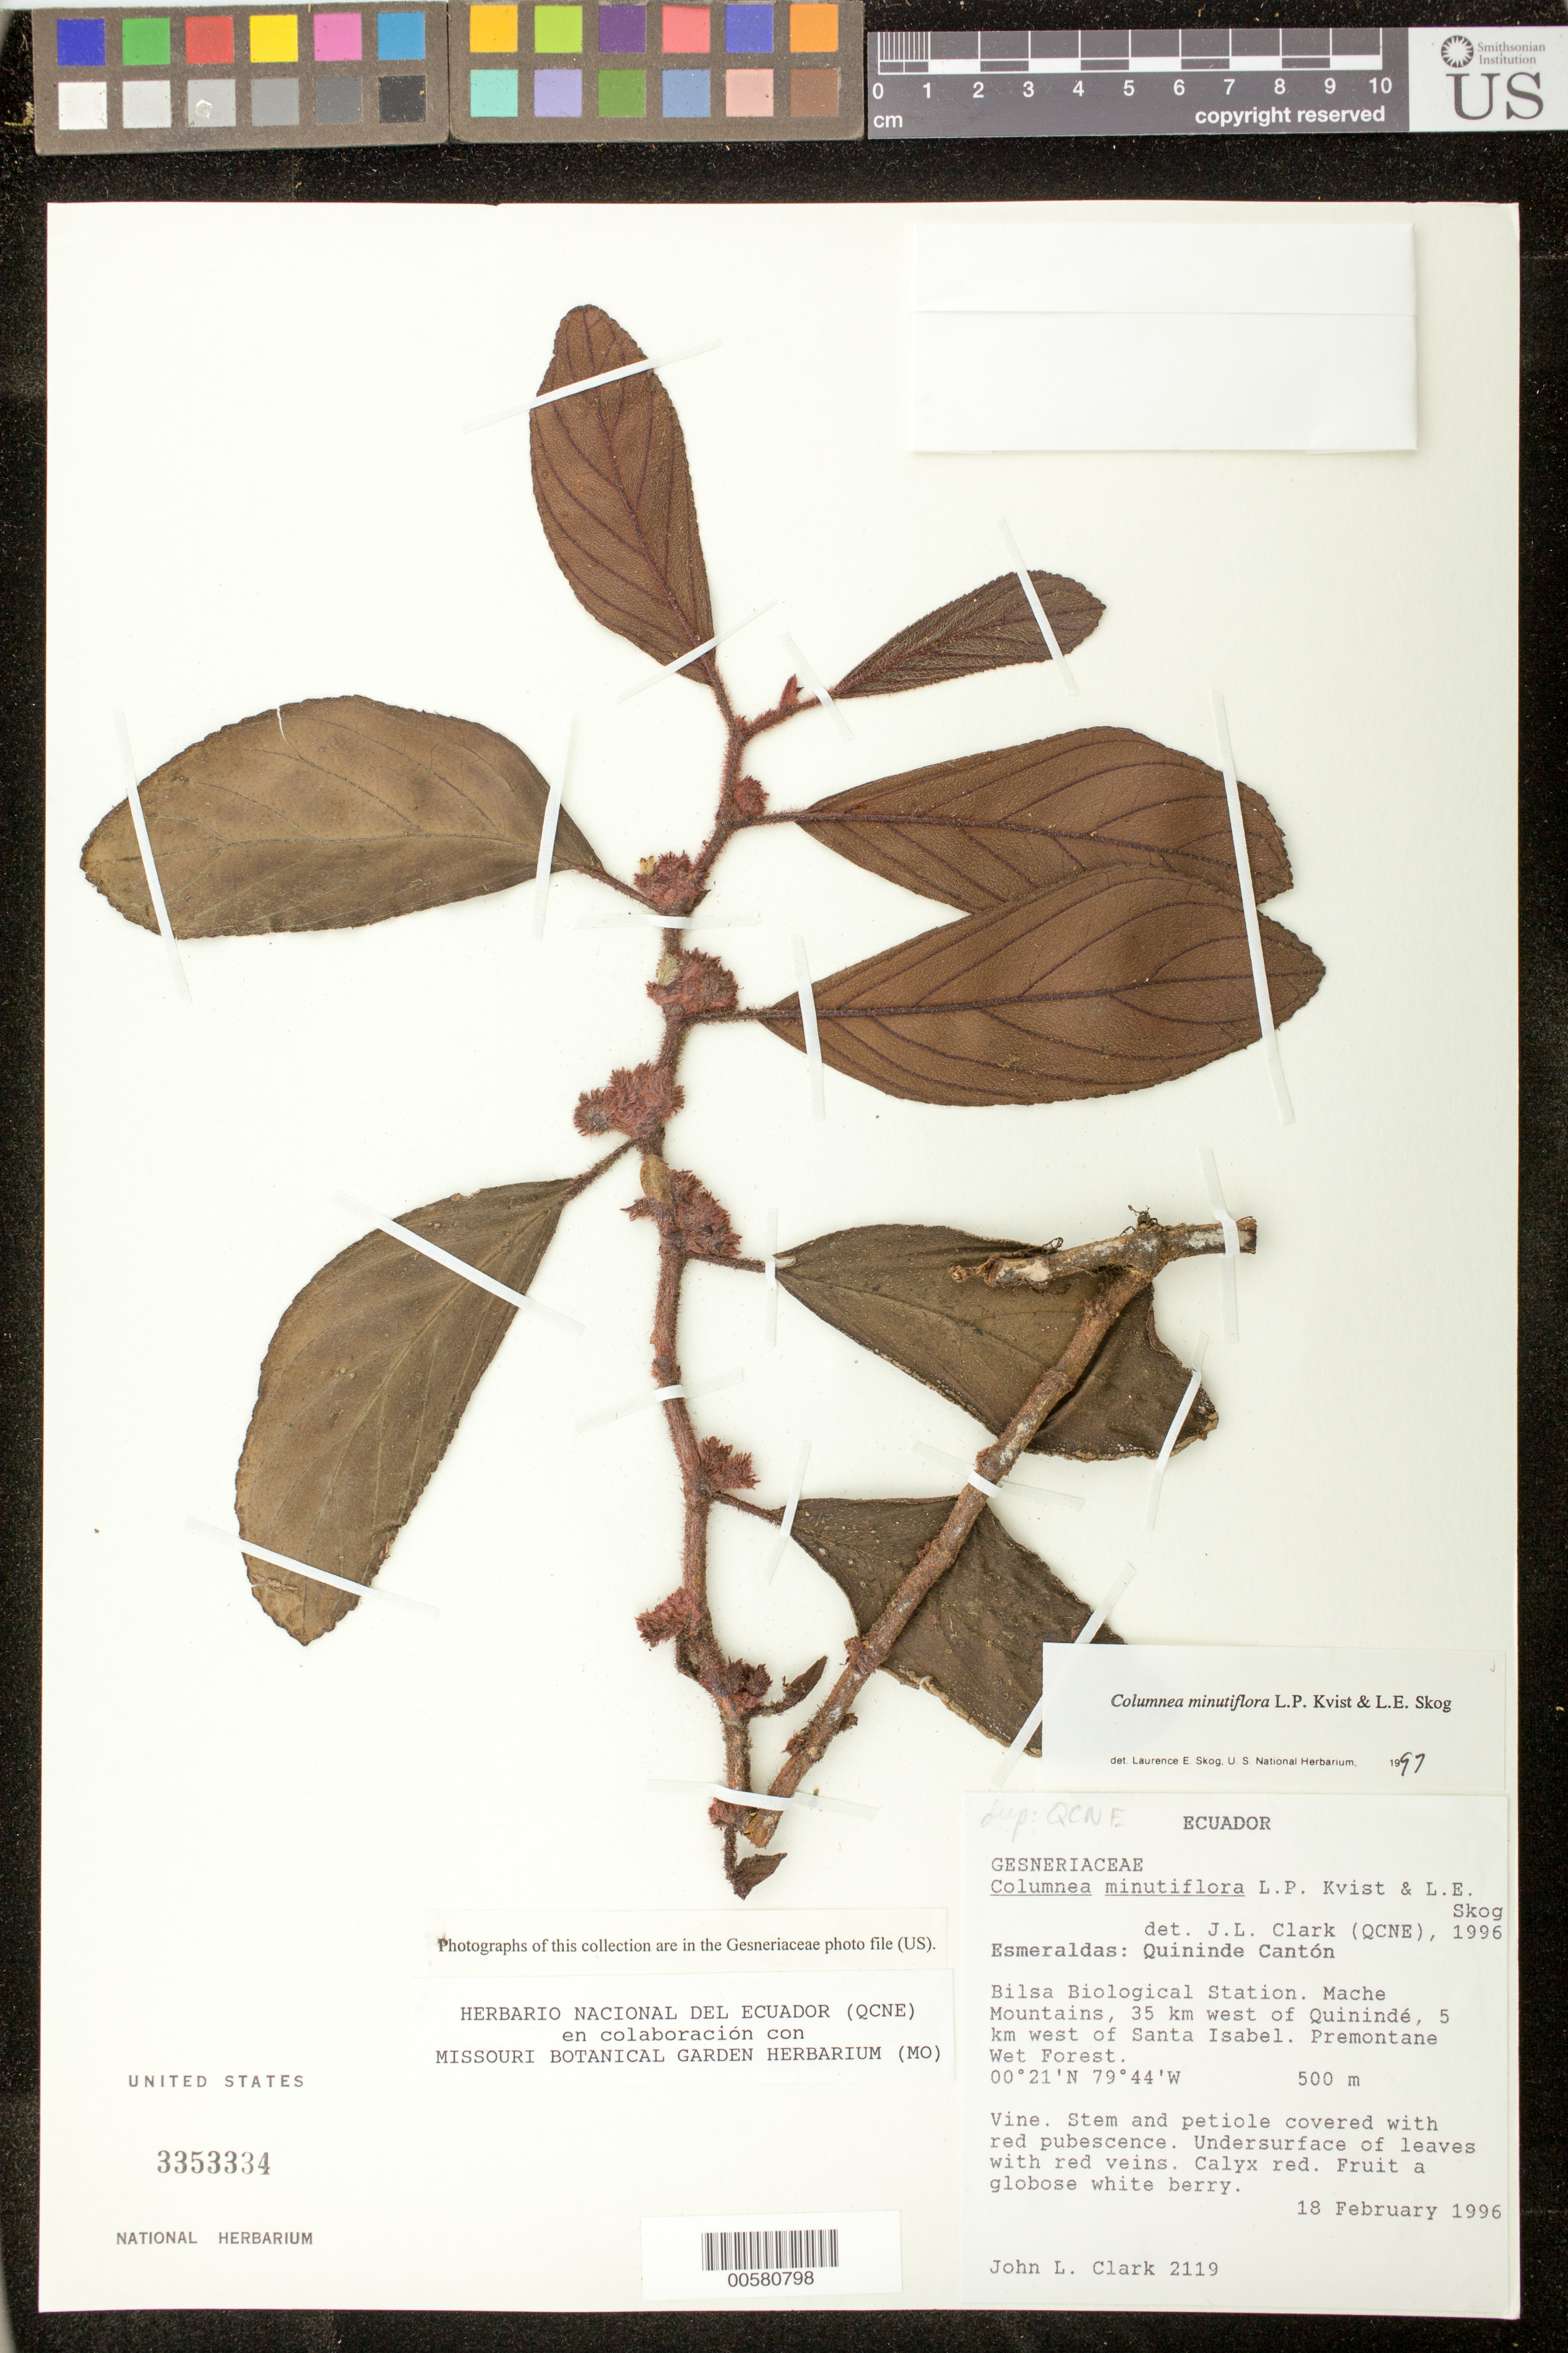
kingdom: Plantae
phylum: Tracheophyta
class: Magnoliopsida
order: Lamiales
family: Gesneriaceae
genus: Columnea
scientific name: Columnea minutiflora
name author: L.P. Kvist & L.E. Skog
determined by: Skog, Laurence E.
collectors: J. L. Clark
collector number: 2119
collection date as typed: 18 Feb 1996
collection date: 1996-02-18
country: Ecuador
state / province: Esmeraldas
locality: Quininde Cantón. Bilsa Biological Station, Mache Mountains, 35 km W of Quinindé, 5 km W of Santa Isabel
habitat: Premontane wet forest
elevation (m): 500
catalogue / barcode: US 3353334